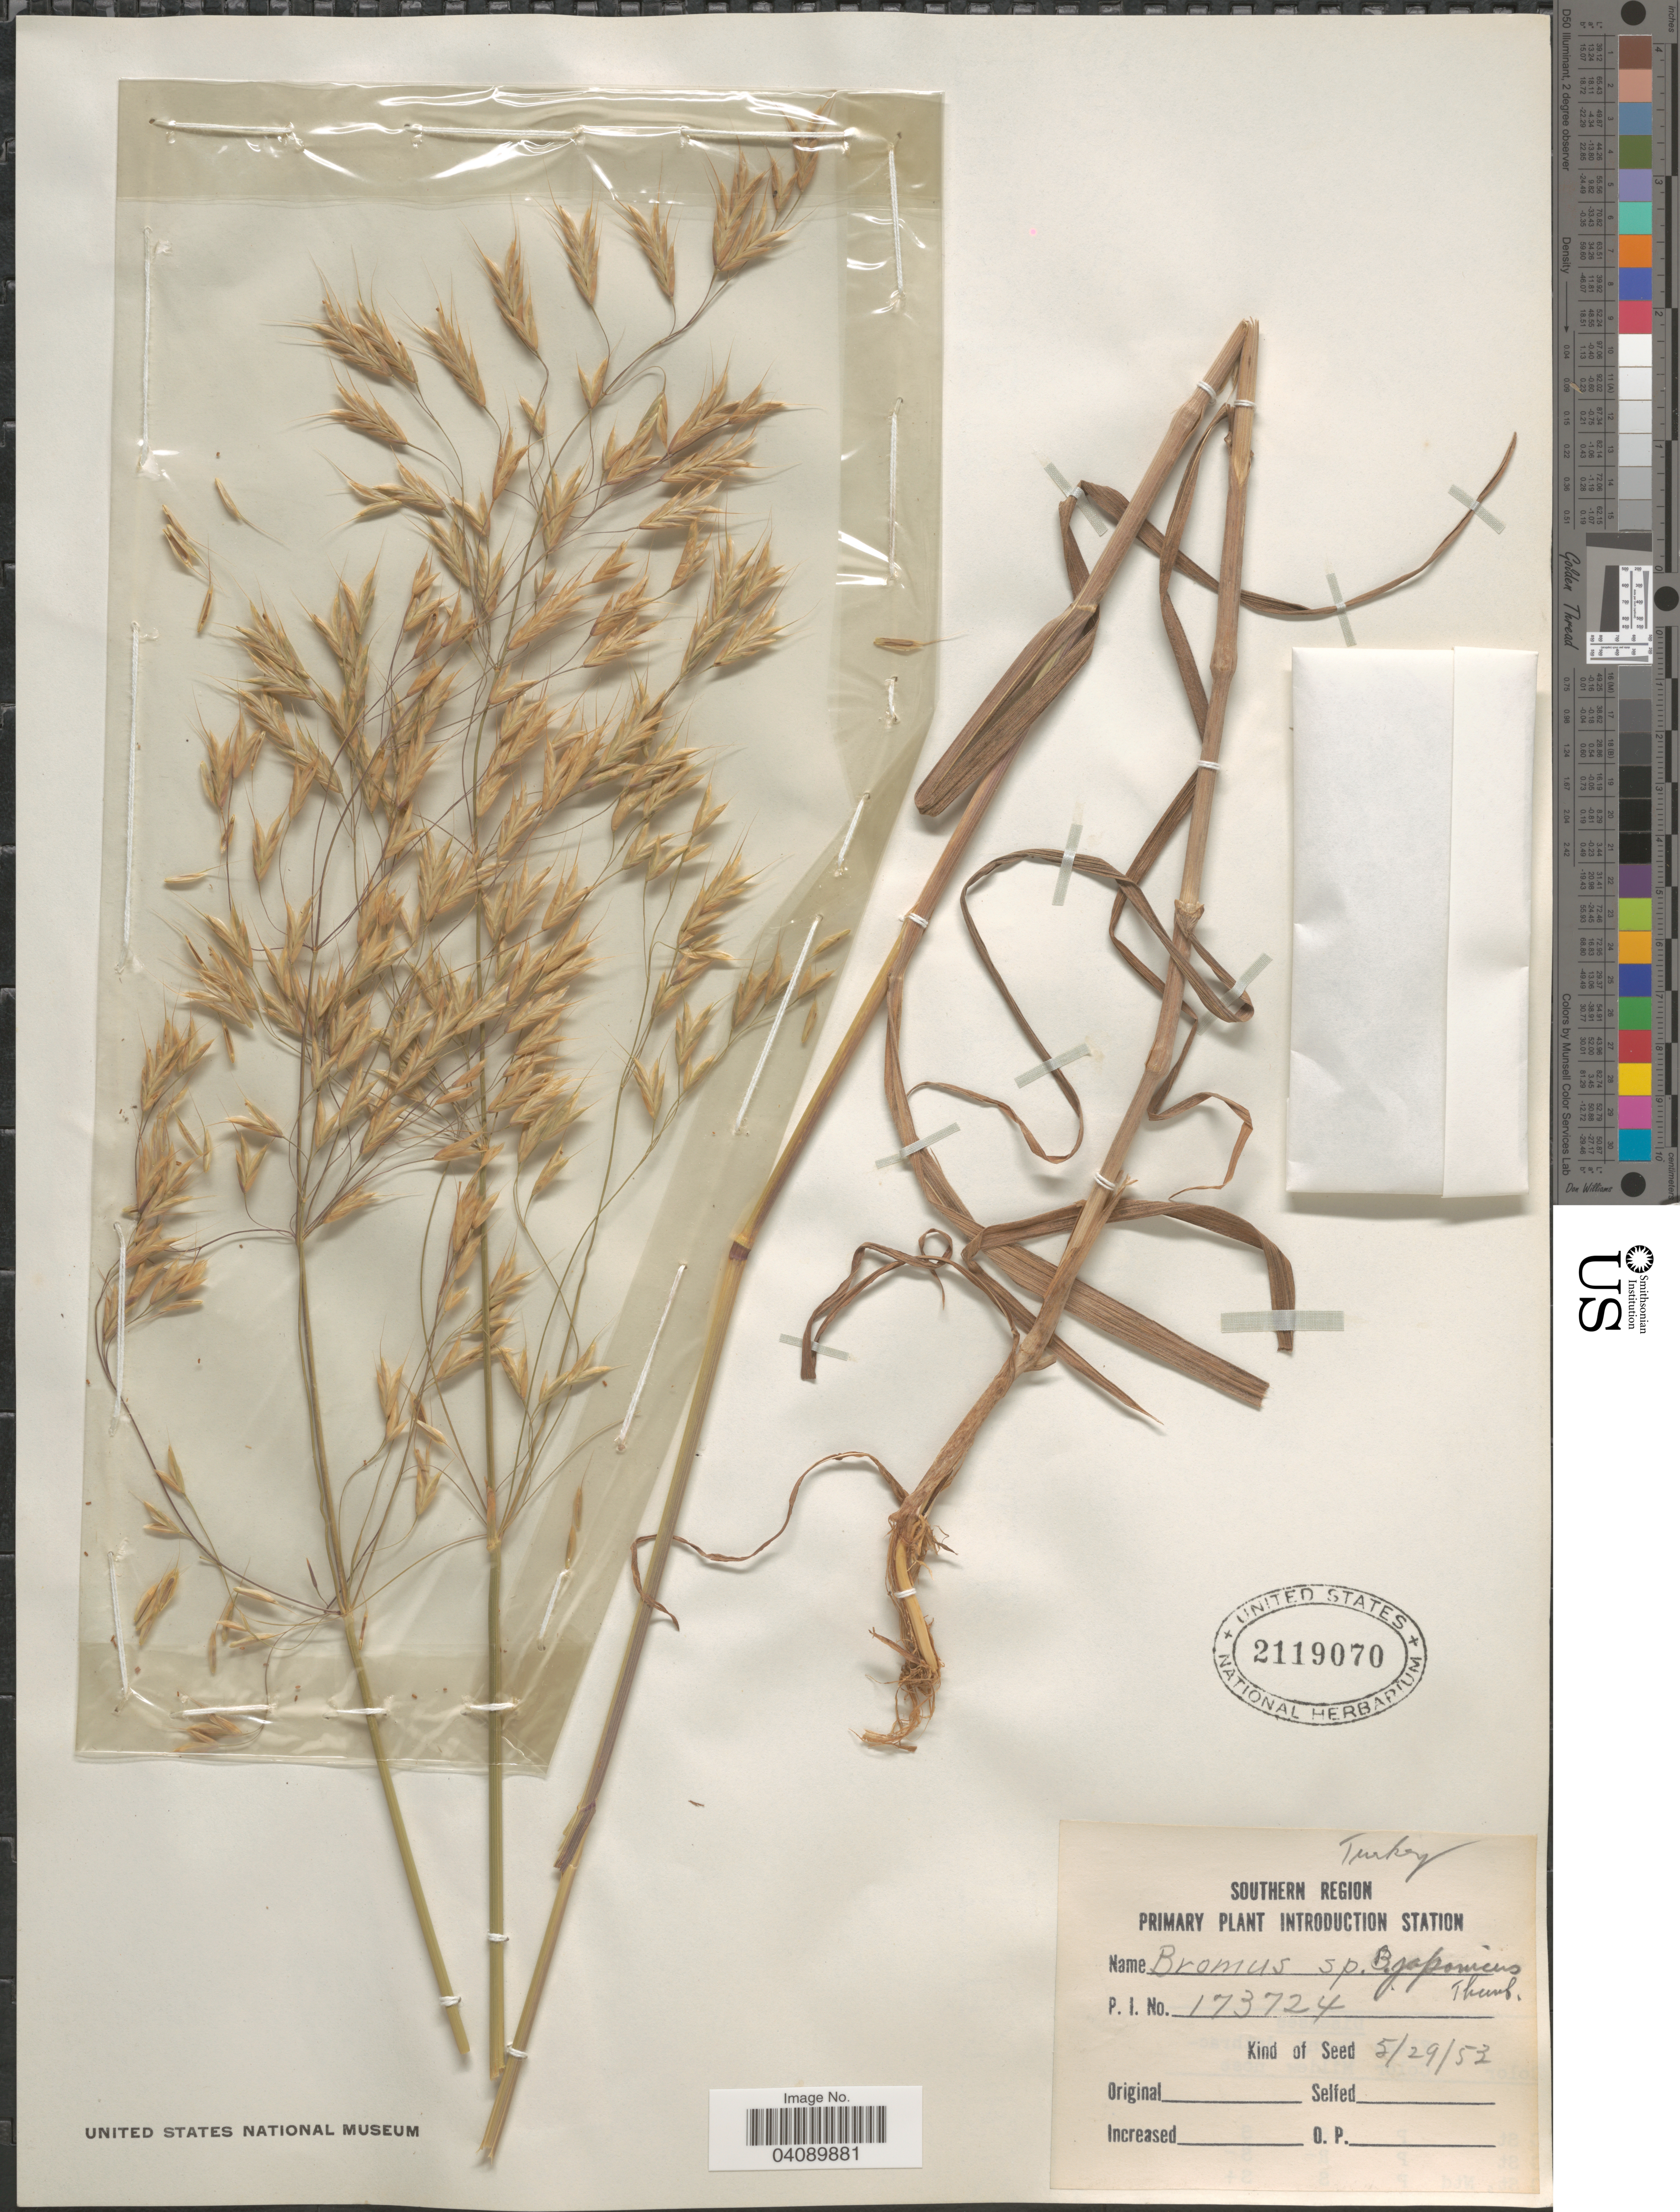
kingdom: Plantae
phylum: Tracheophyta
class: Liliopsida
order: Poales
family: Poaceae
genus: Bromus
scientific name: Bromus japonicus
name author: Houtt.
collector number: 173724?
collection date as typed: Transcribed d/m/y: 29/5/53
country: Turkey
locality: Southern Region Primary Plant Introduction Station.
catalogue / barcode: US 2119070